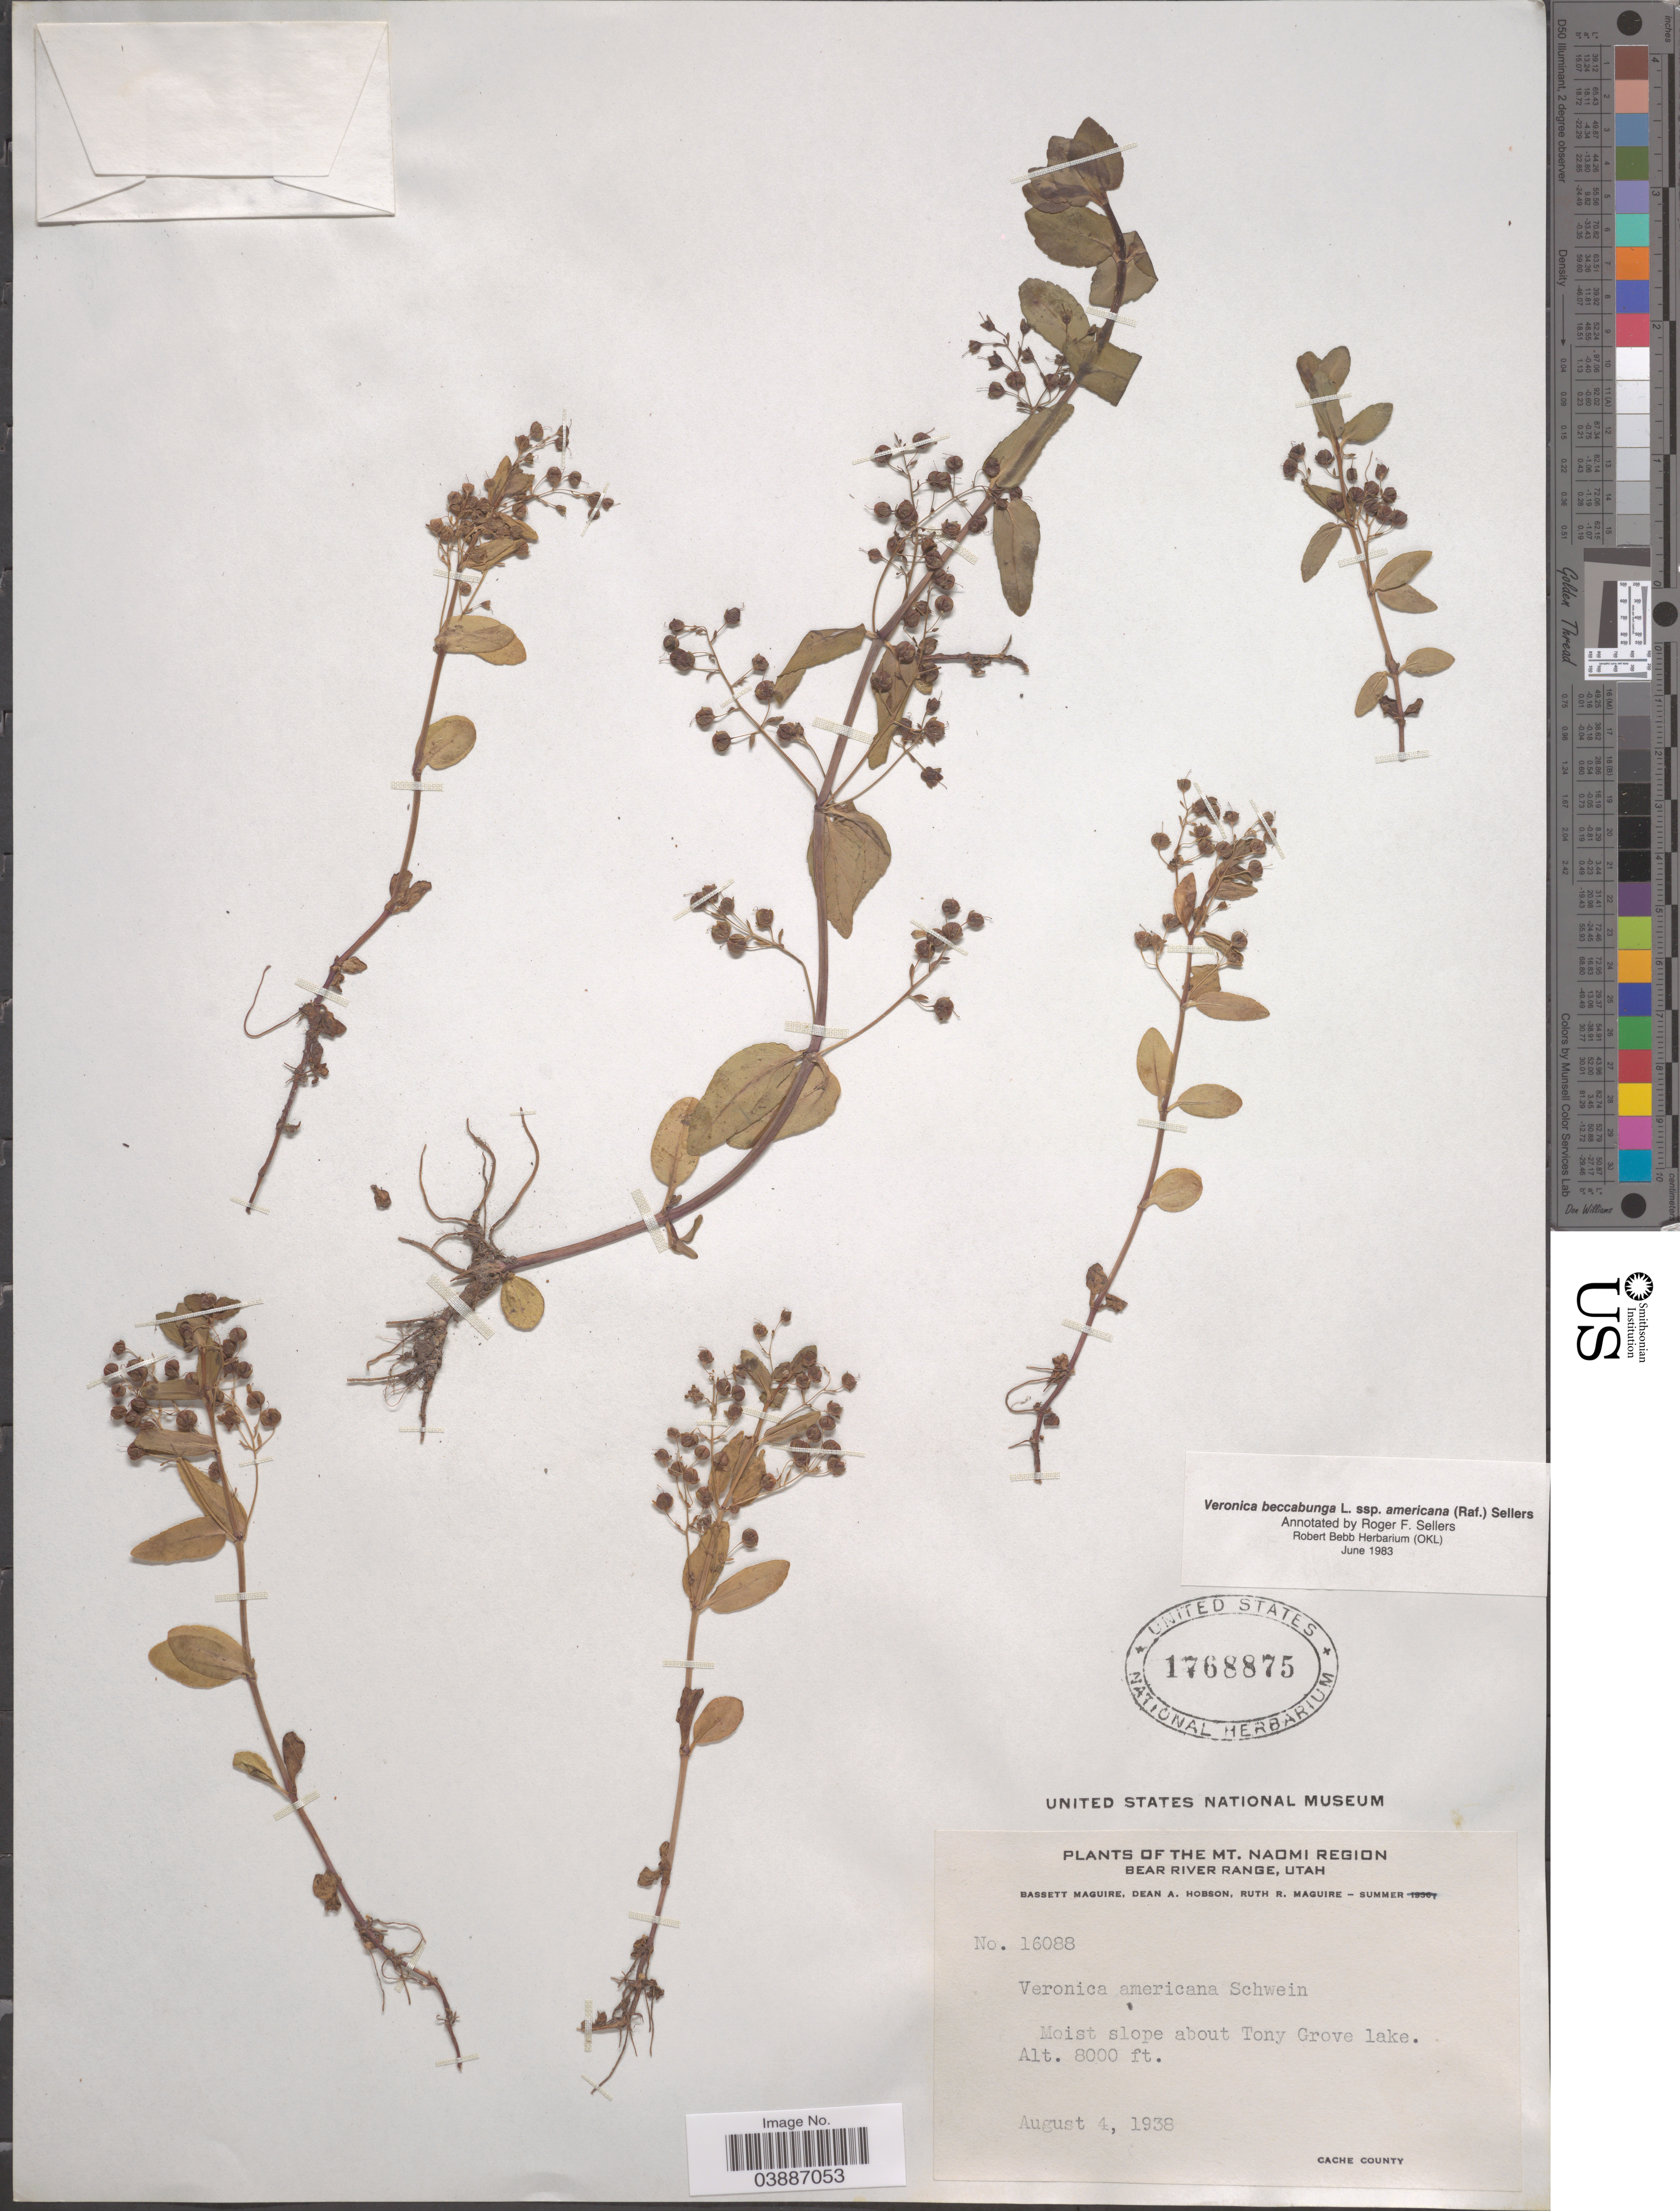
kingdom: Plantae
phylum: Tracheophyta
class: Magnoliopsida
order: Lamiales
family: Plantaginaceae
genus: Veronica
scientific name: Veronica beccabunga subsp. americana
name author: Raf.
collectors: B. Maguire, D. Hobson & R. R. Maguire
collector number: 16088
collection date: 1938-08-04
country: United States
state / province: Utah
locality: The Mt. Naomi Region. Bear River Range. Moist slope about Tony Grove lake. Cachie County.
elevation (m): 2438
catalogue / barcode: US 1768875